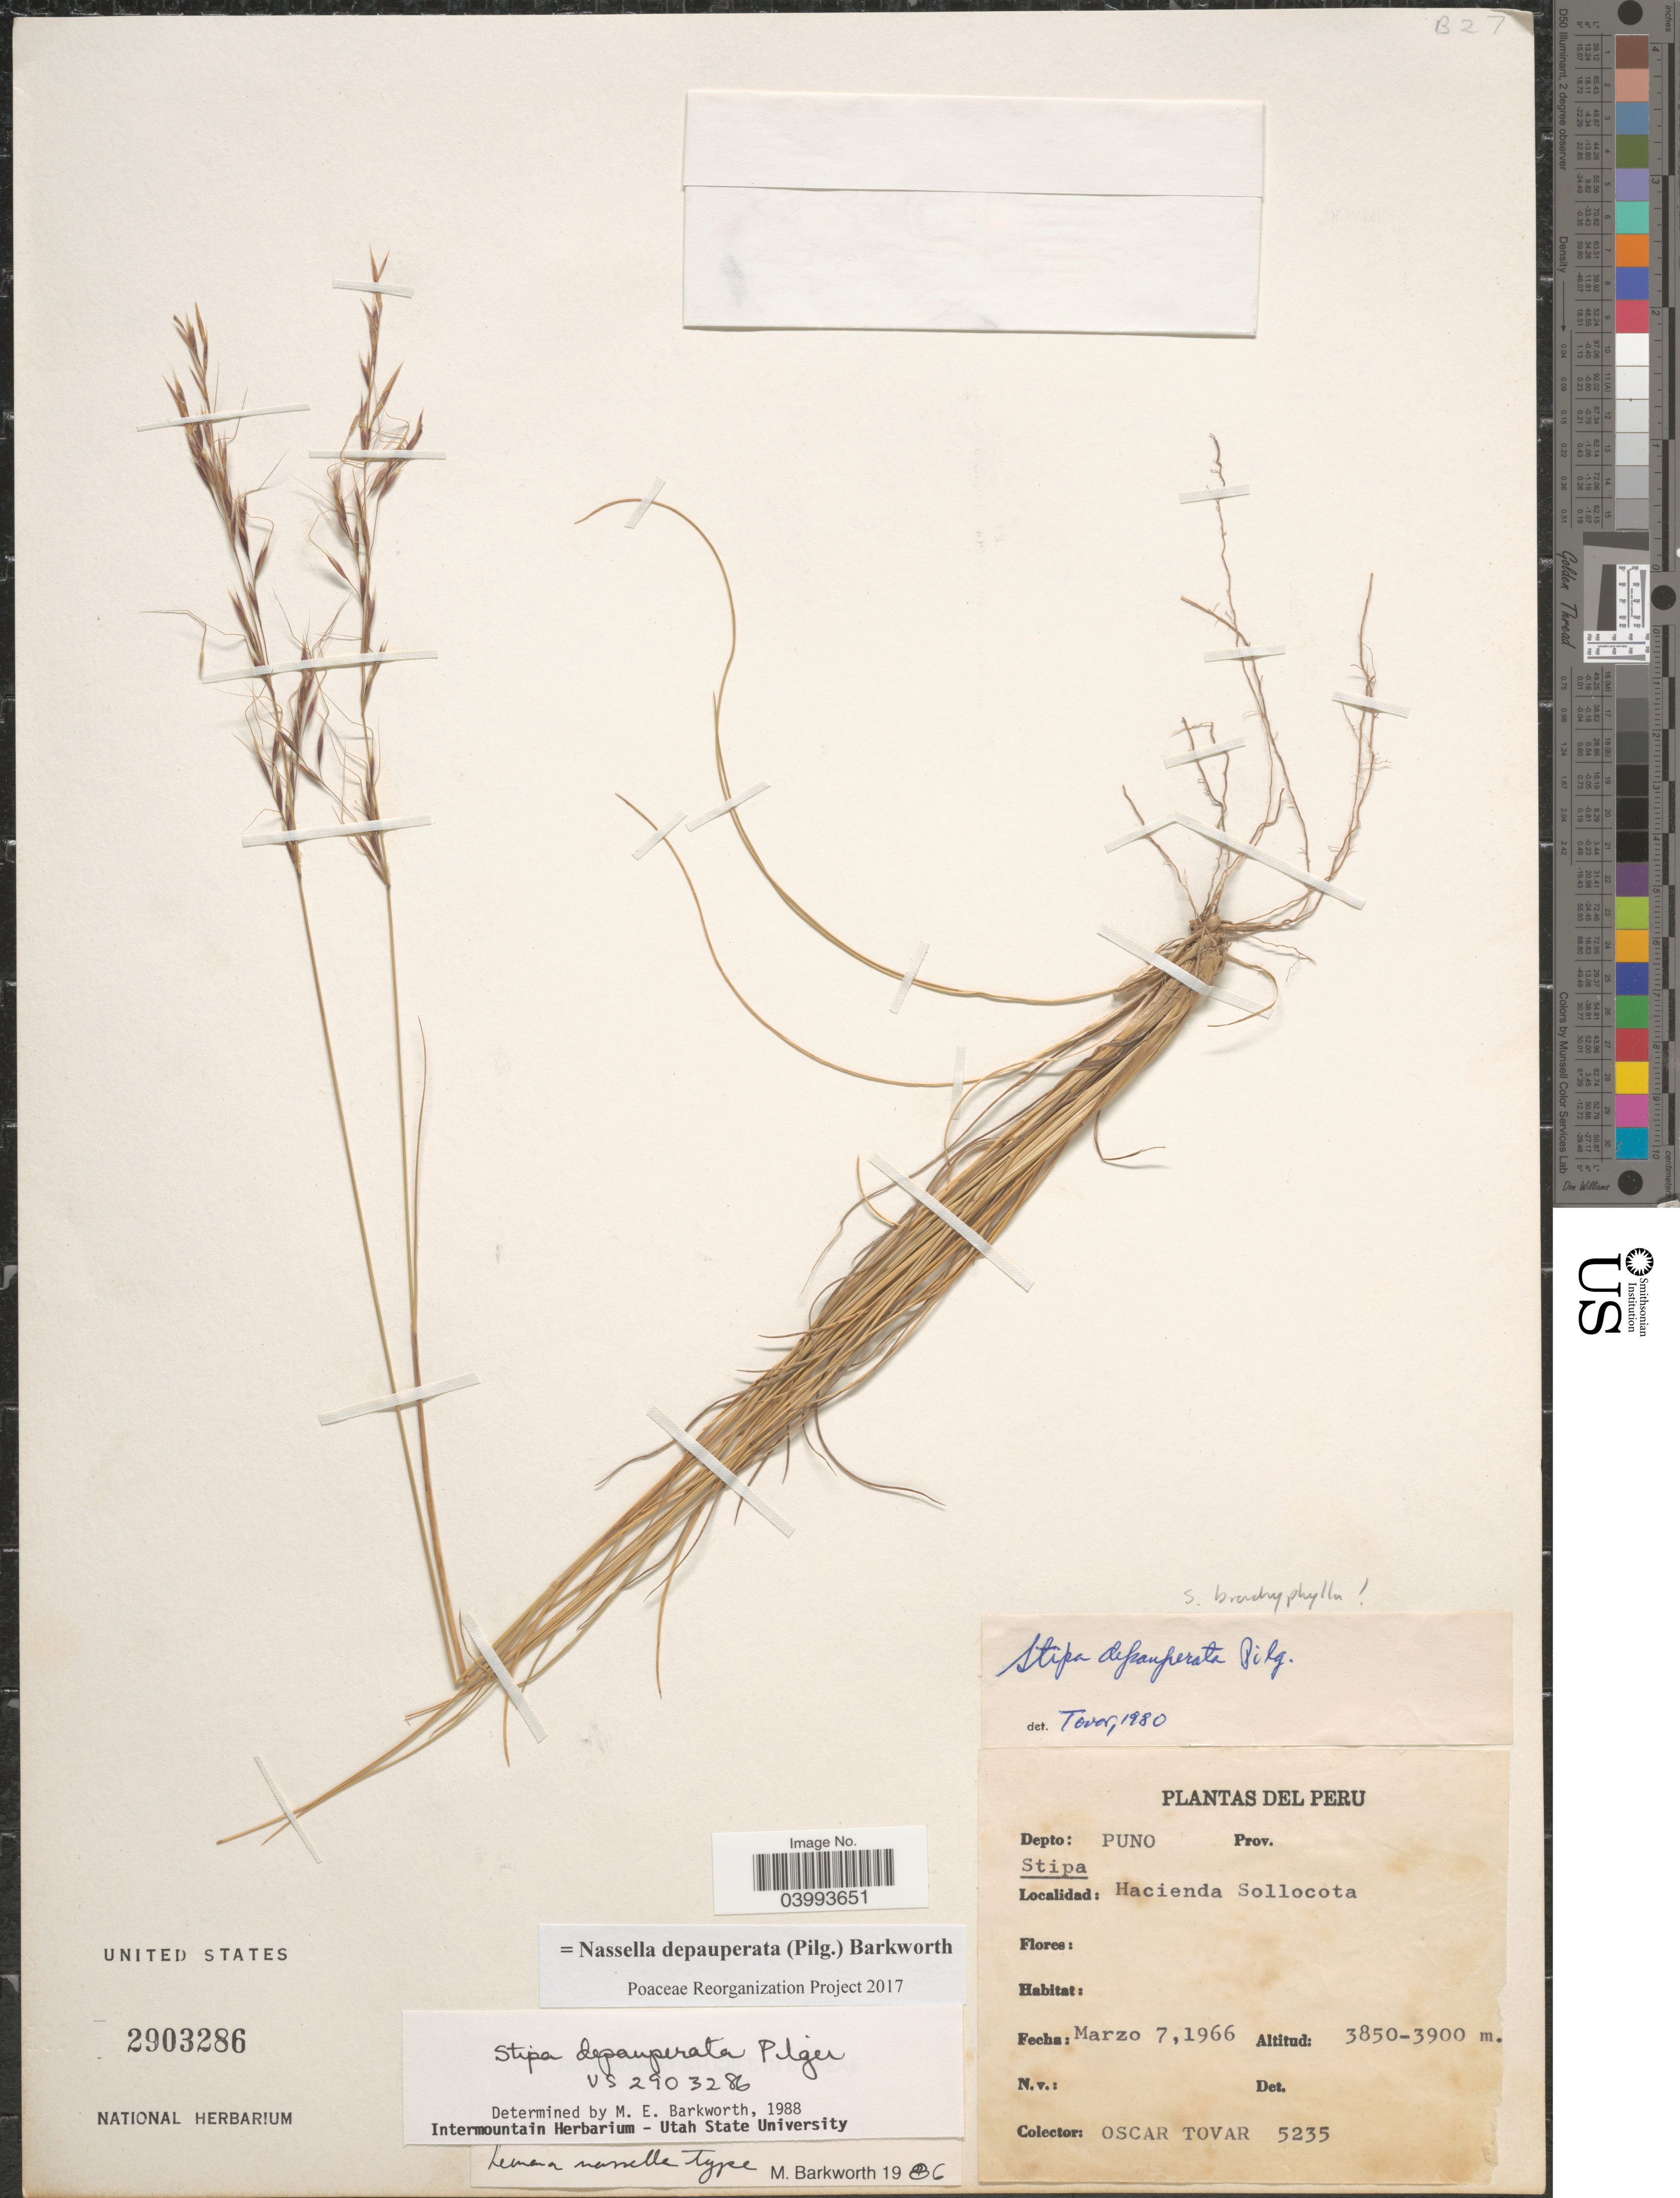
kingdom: Plantae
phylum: Tracheophyta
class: Liliopsida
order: Poales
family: Poaceae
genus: Nassella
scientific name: Nassella depauperata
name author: (Pilg.) Barkworth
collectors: Ó. Tovar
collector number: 5235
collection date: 1966-03-07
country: Peru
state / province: Puno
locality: Depto: Puno.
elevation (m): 3850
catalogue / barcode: US 2903286